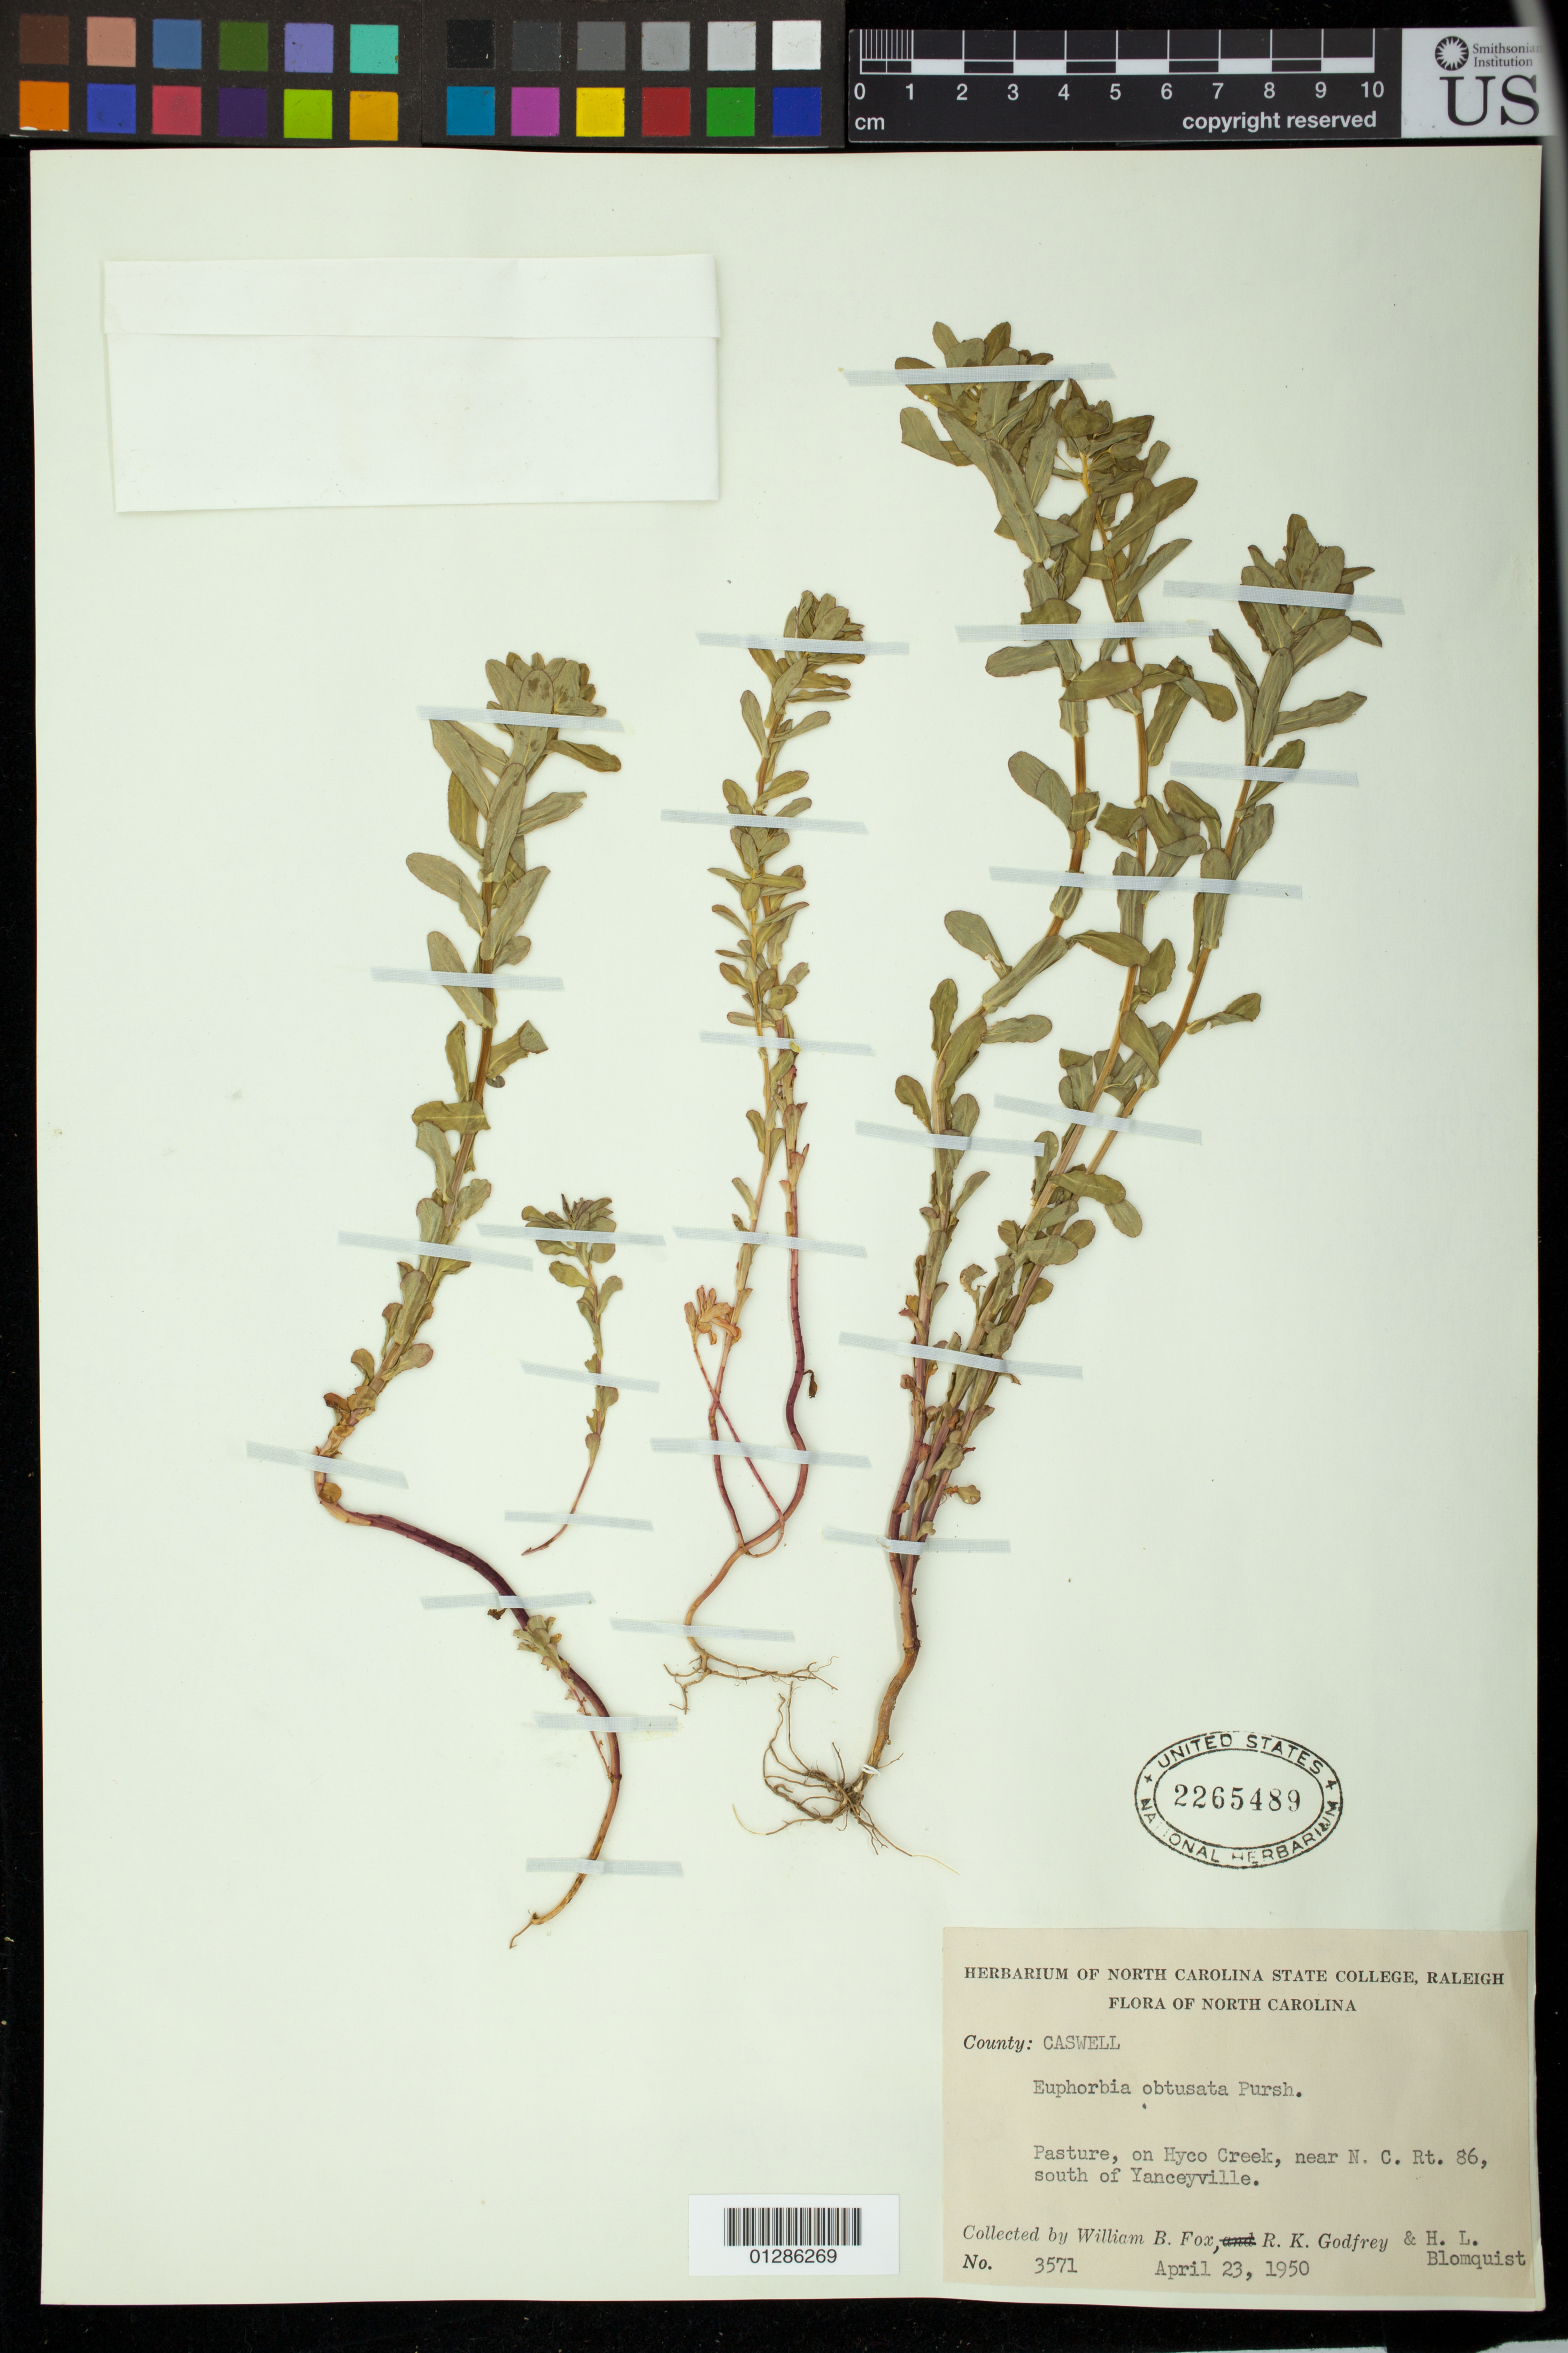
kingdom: Plantae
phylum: Tracheophyta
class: Magnoliopsida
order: Malpighiales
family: Euphorbiaceae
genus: Euphorbia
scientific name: Euphorbia spathulata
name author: Lam.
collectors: W. B. Fox, R. K. Godfrey & H. Blomquist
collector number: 3571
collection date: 1950-04-23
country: United States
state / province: North Carolina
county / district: Caswell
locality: on Hyco Creek, near N. C. Rt. 86, south of Yanceyville.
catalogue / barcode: US 2265489